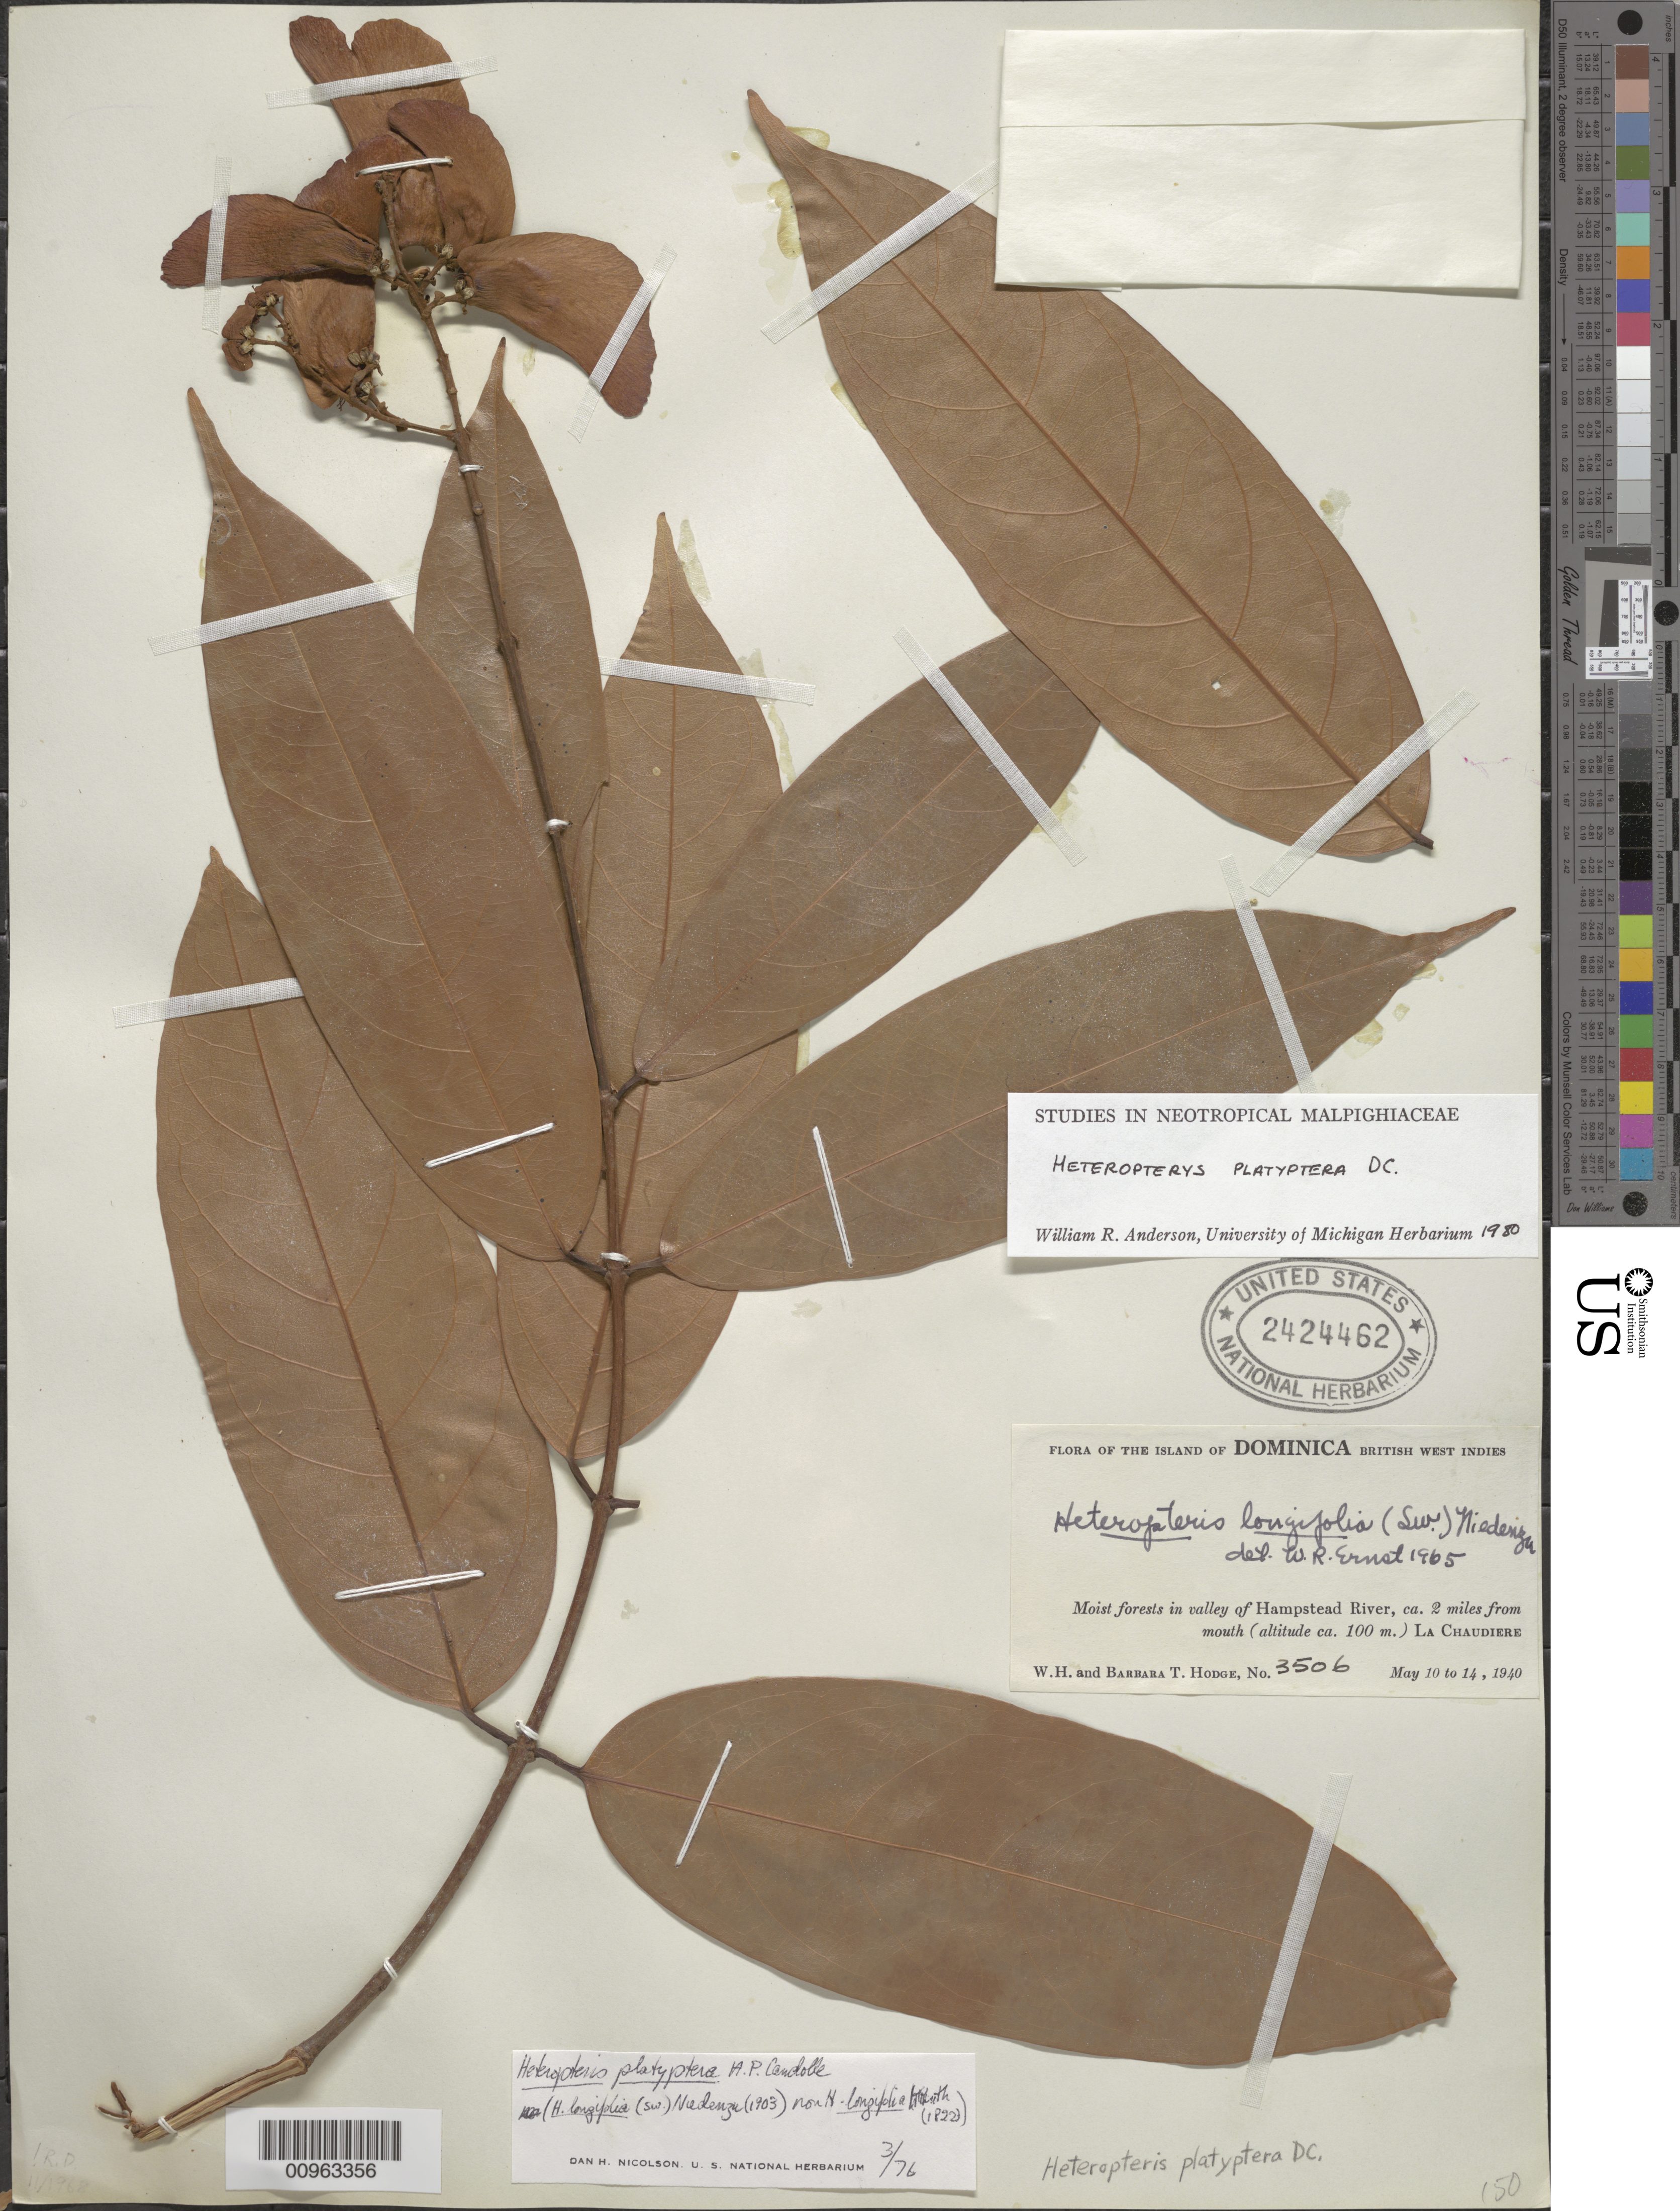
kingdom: Plantae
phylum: Tracheophyta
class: Magnoliopsida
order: Malpighiales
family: Malpighiaceae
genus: Heteropterys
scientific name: Heteropterys platyptera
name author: DC.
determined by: Anderson, W. R., (MICH), University of Michigan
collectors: W. Hodge & B. Hodge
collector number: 3506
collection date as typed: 10 May 1940 to 14 May 1940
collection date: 1940-05-10/1940-05-14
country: Dominica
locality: Hampstead River, ca. 2 miles from mouth, La Chaudiere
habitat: Moist forests in valley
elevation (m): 100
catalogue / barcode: US 2424462